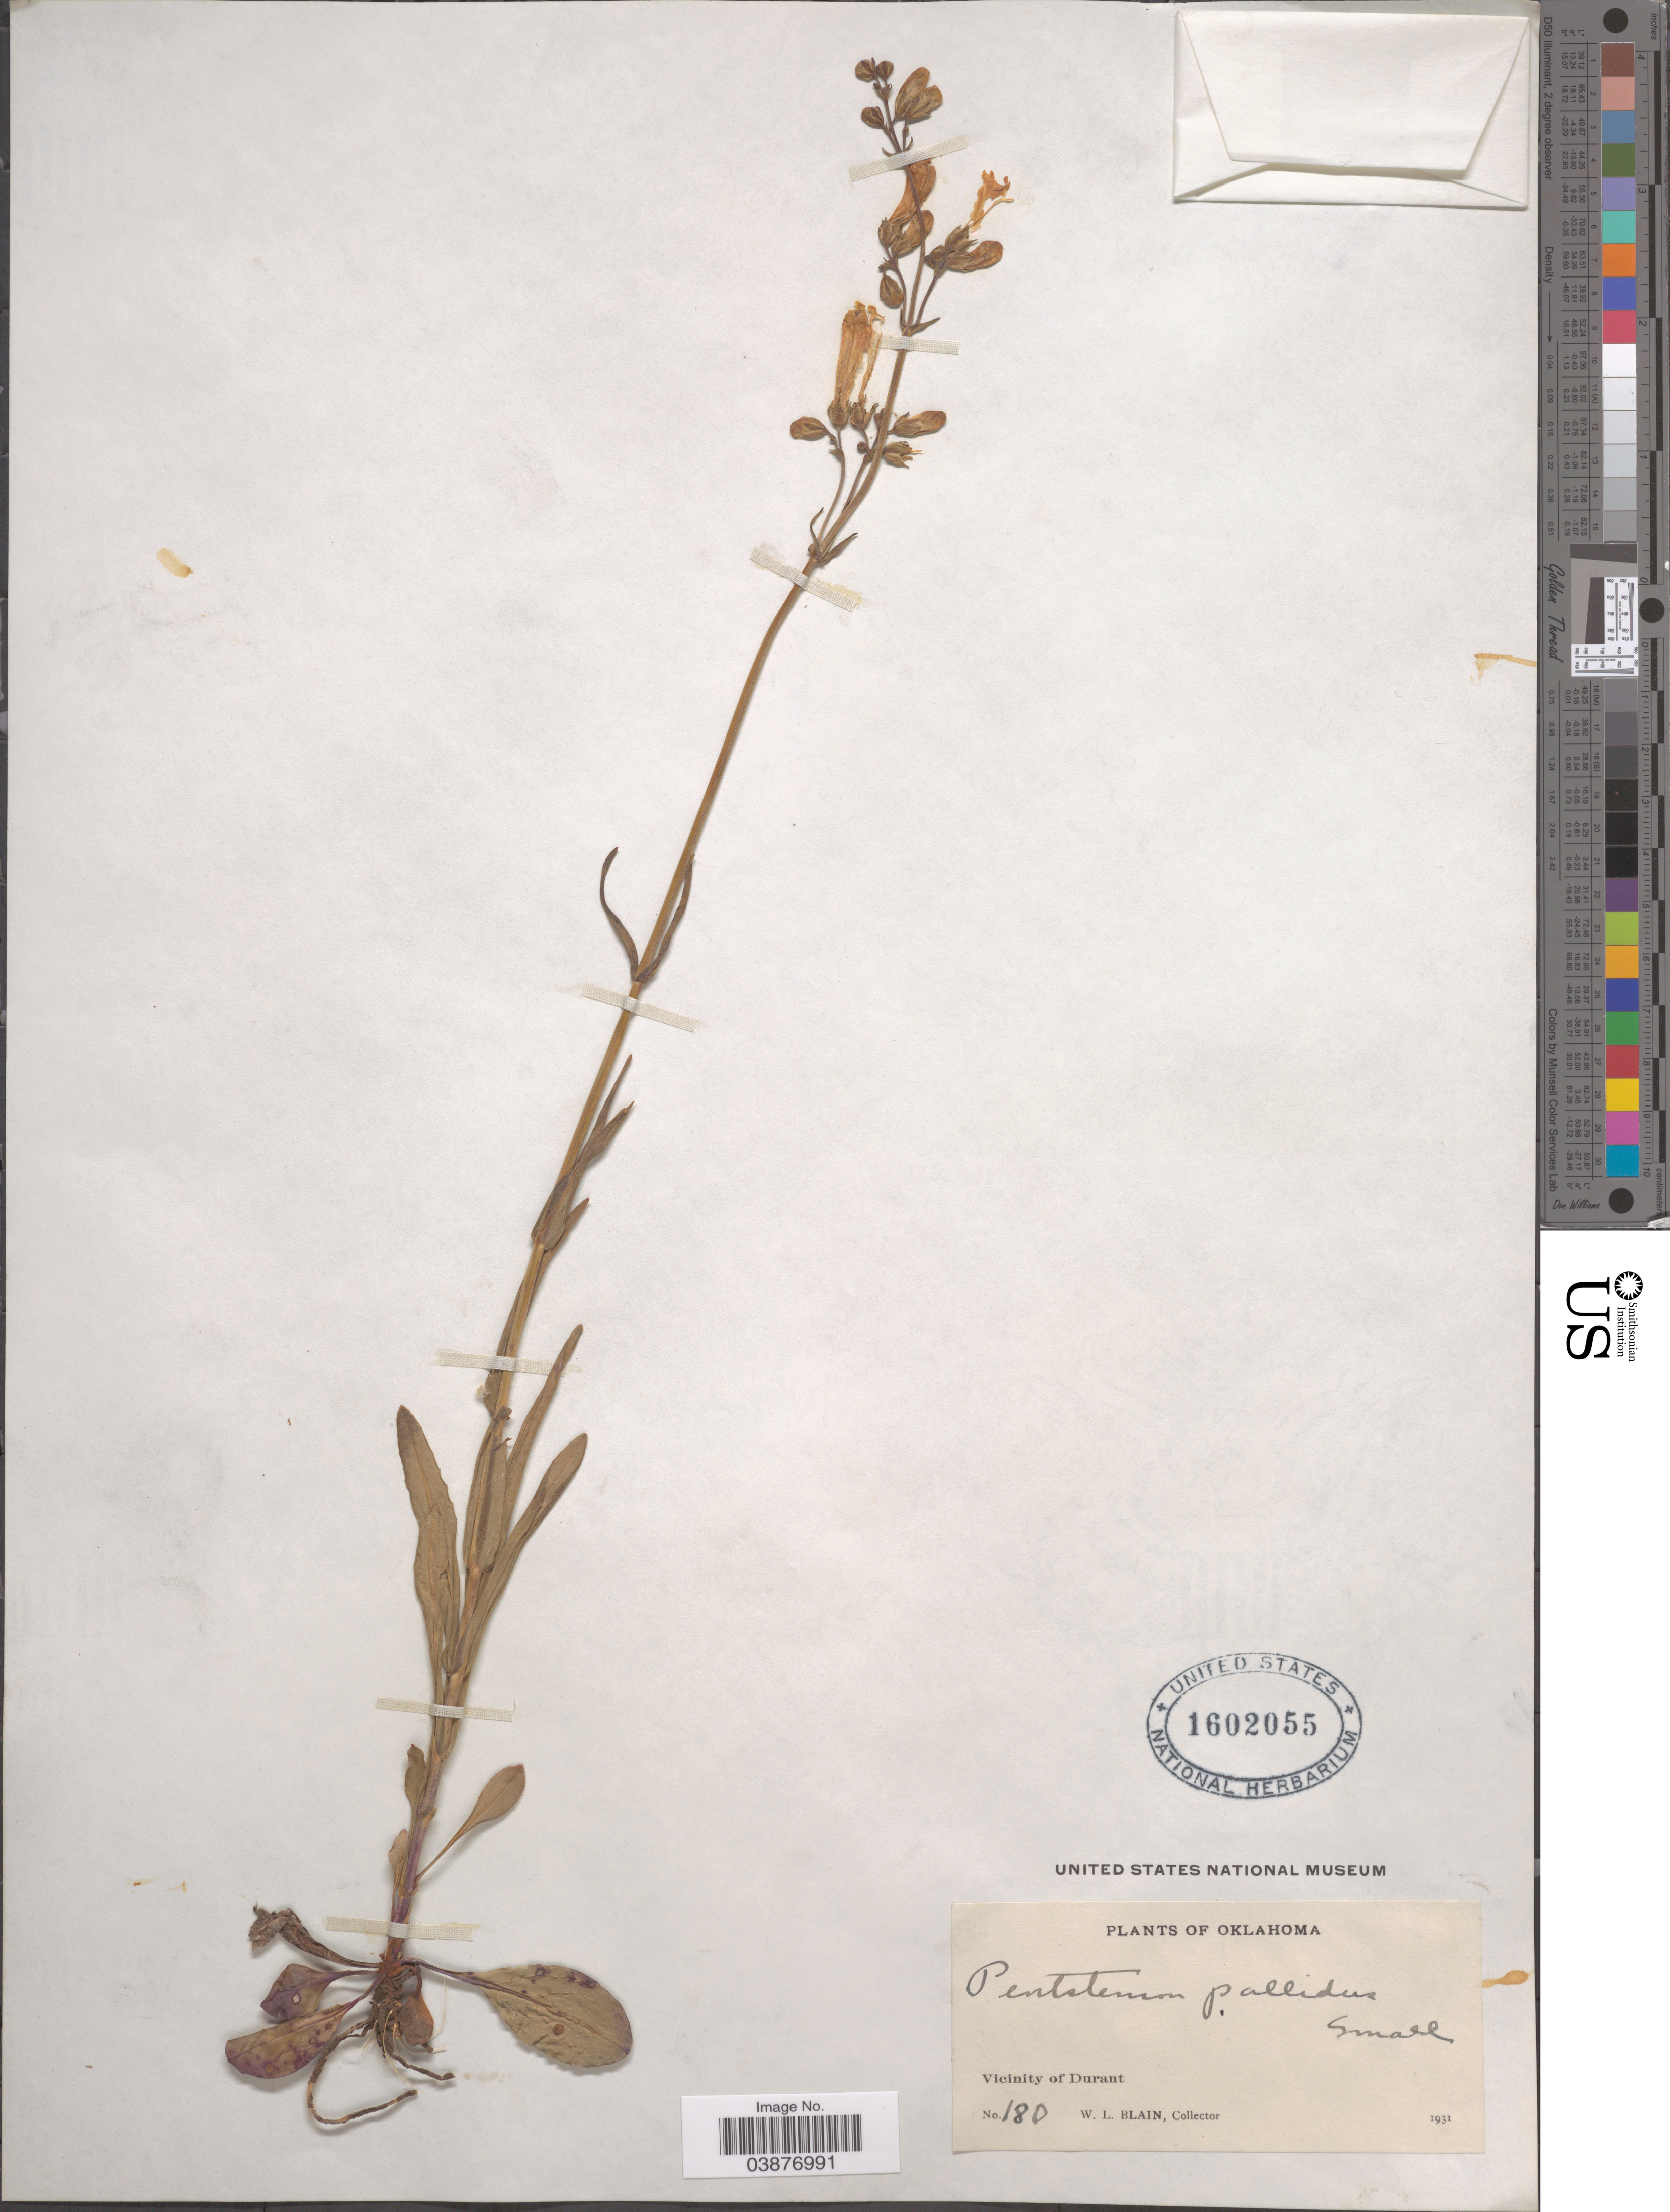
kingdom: Plantae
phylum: Tracheophyta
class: Magnoliopsida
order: Lamiales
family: Plantaginaceae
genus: Penstemon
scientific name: Penstemon pallidus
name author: Small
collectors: W. Blain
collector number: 180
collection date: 1931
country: United States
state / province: Oklahoma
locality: Vicinity of Durant.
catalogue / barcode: US 1602055